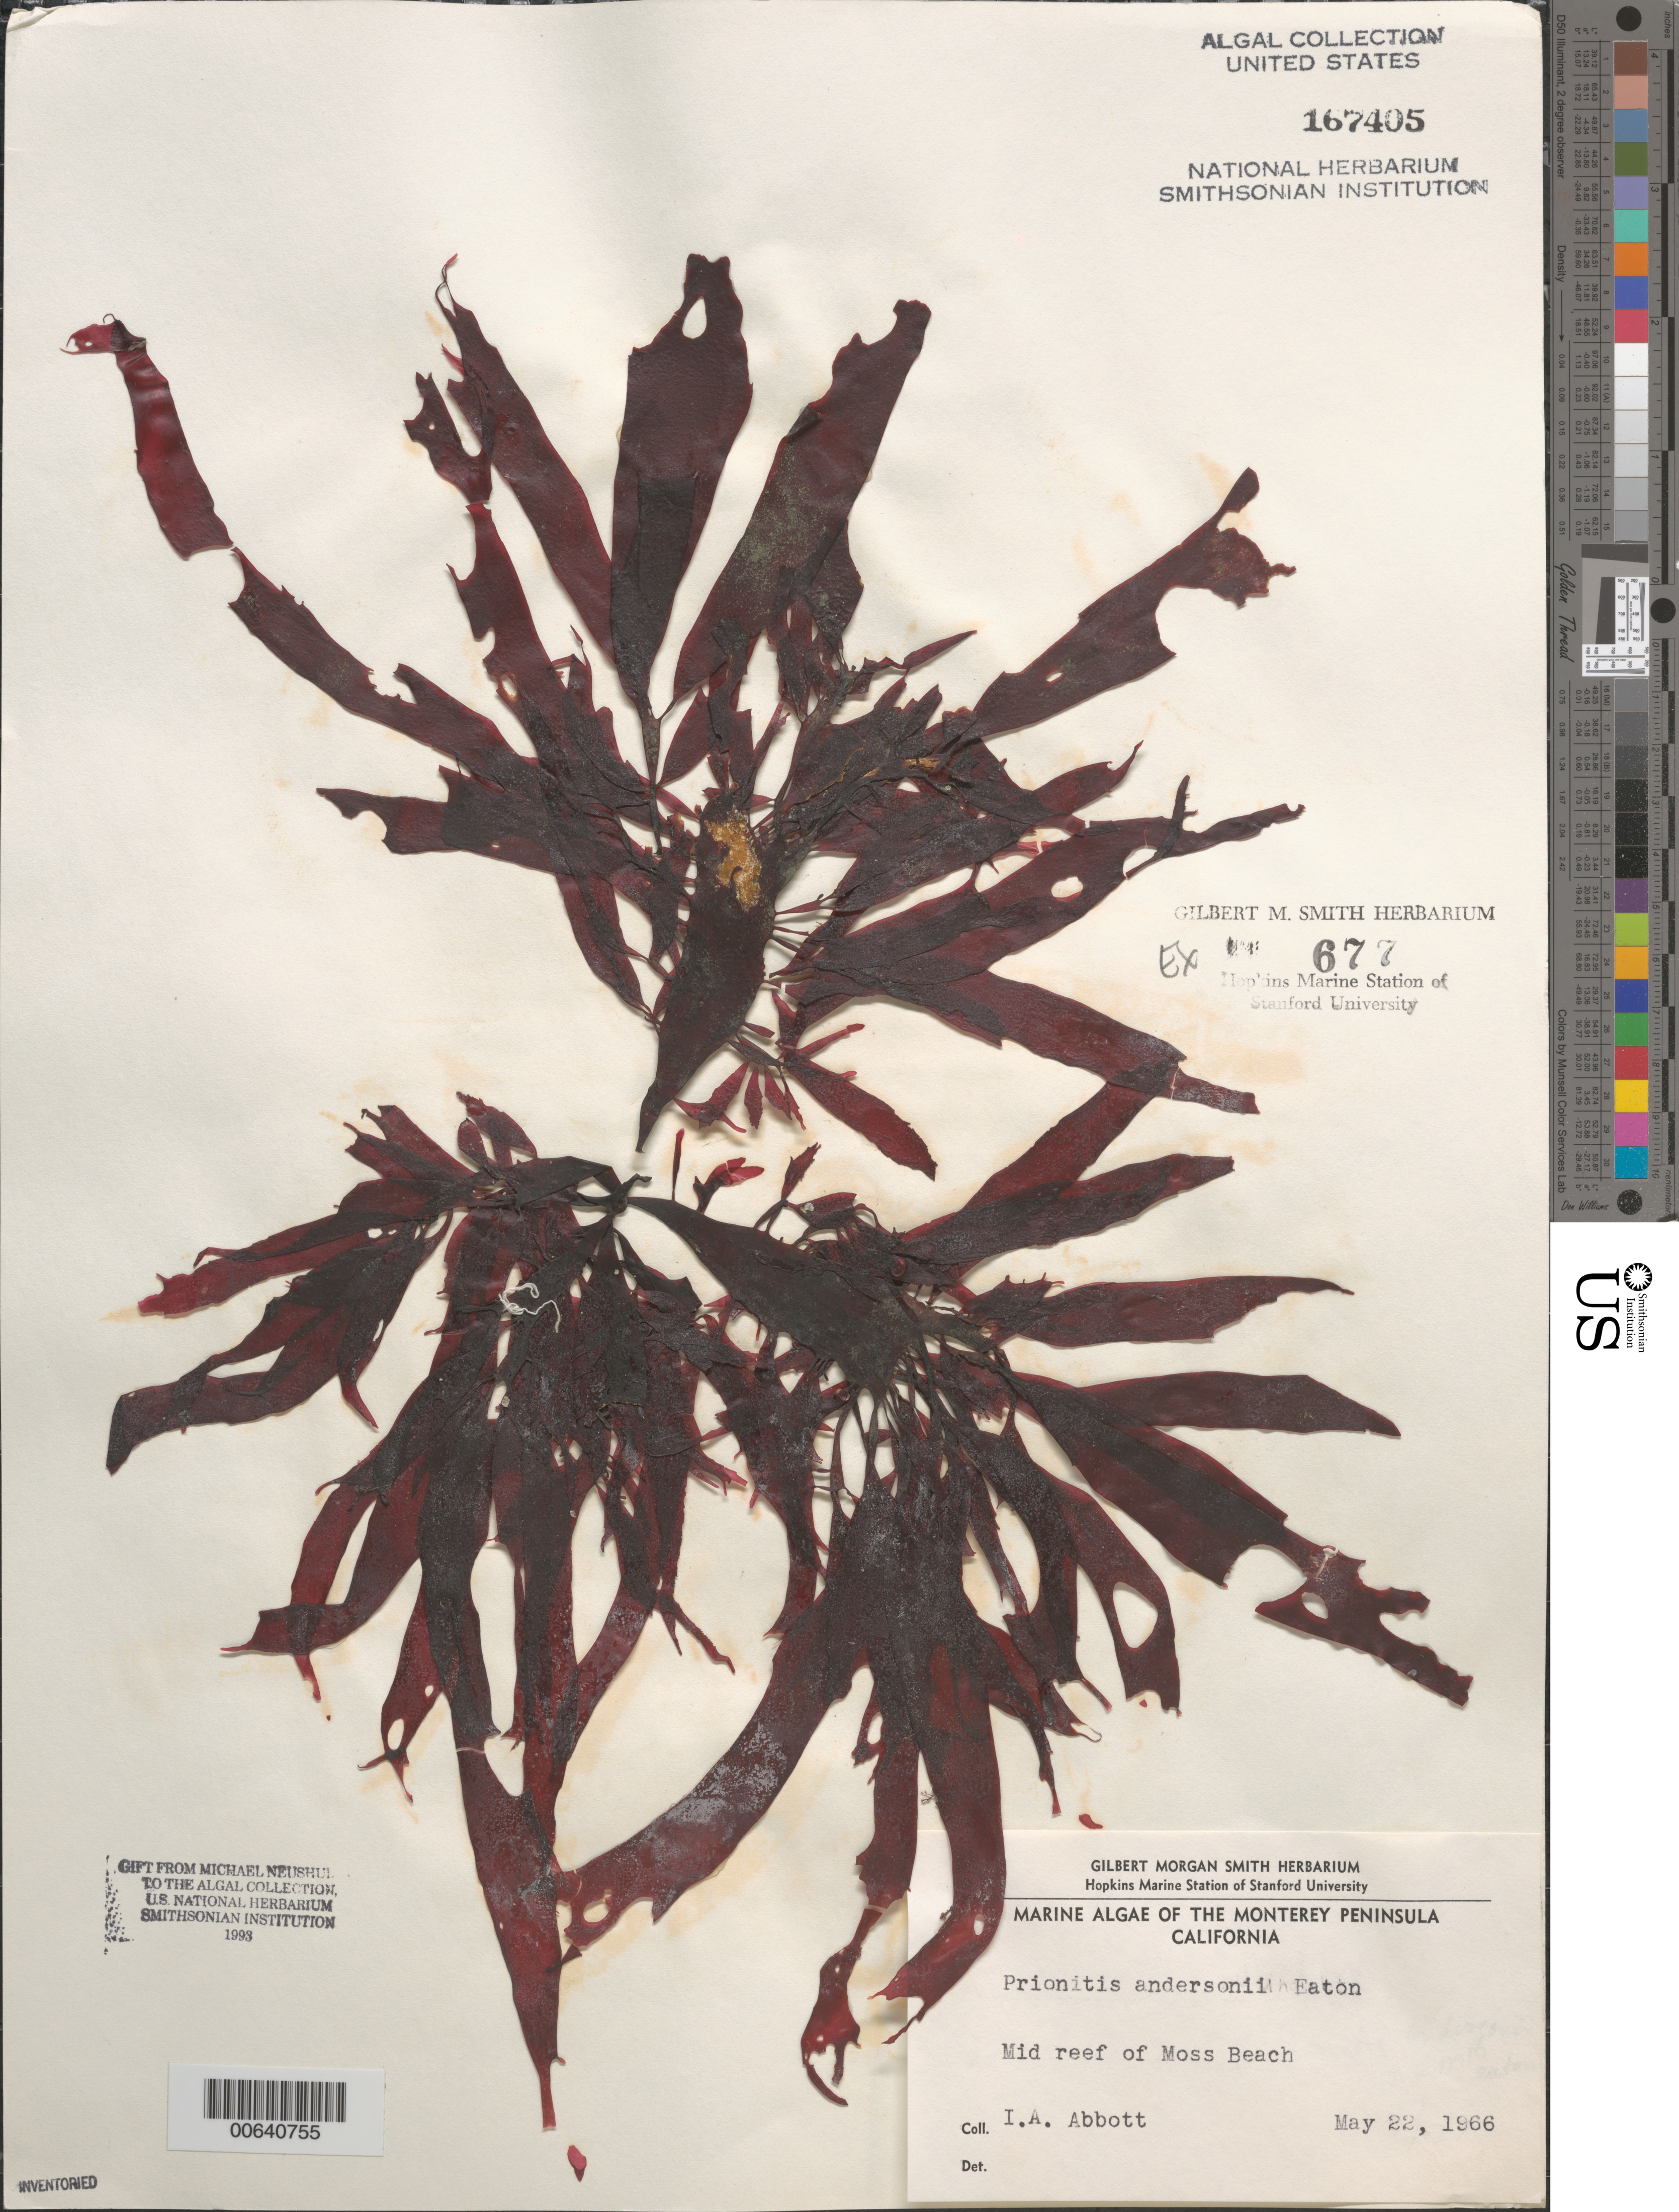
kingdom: Plantae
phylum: Rhodophyta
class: Florideophyceae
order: Cryptonemiales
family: Cryptonemiaceae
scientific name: Prionitis sternbergii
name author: (C. Agardh) J. Agardh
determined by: Algae name updating Project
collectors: I. A. Abbott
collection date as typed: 22 May 1966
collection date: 1966-05-22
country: United States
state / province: California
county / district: Monterey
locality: Middle Reef of Moss Beach, Monterey Peninsula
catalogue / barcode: US 167405